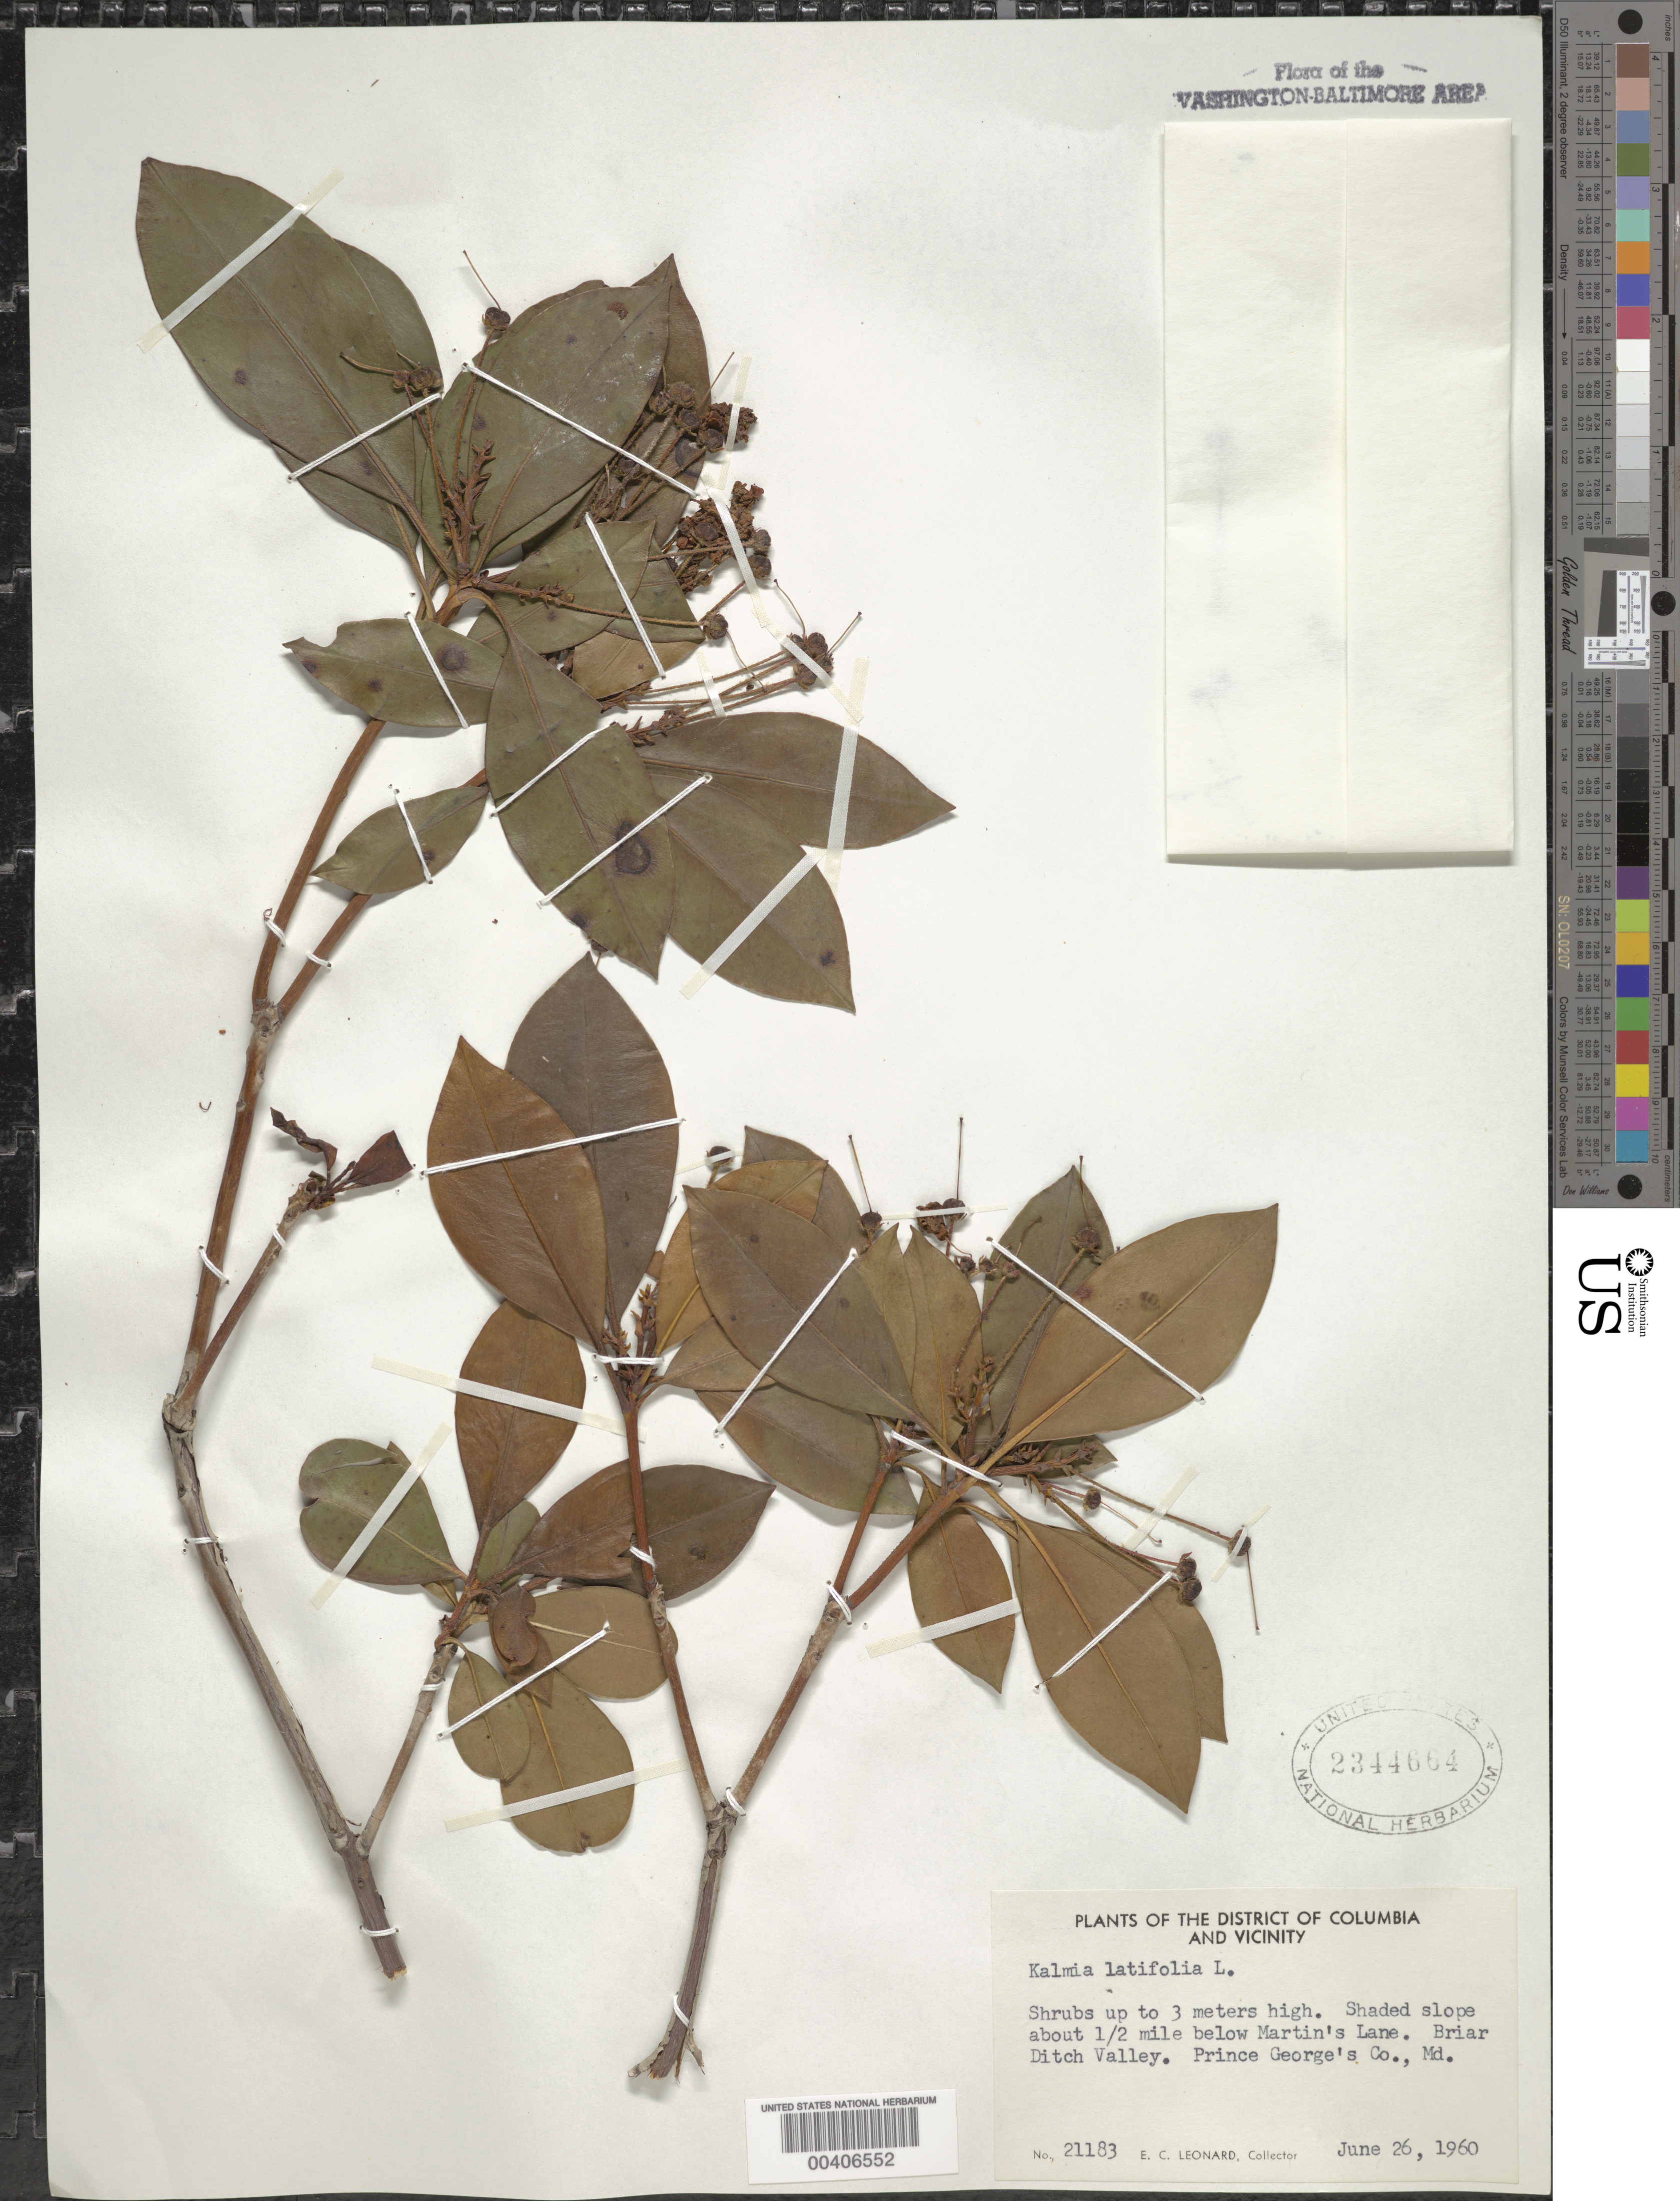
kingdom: Plantae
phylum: Tracheophyta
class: Magnoliopsida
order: Ericales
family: Ericaceae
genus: Kalmia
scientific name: Kalmia latifolia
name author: L.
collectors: E. C. Leonard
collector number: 21183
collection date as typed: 26 Jun 1960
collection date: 1960-06-26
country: United States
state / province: Maryland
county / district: Prince George's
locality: below Martins Lane, Briar Ditch Valley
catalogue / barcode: US 2344664